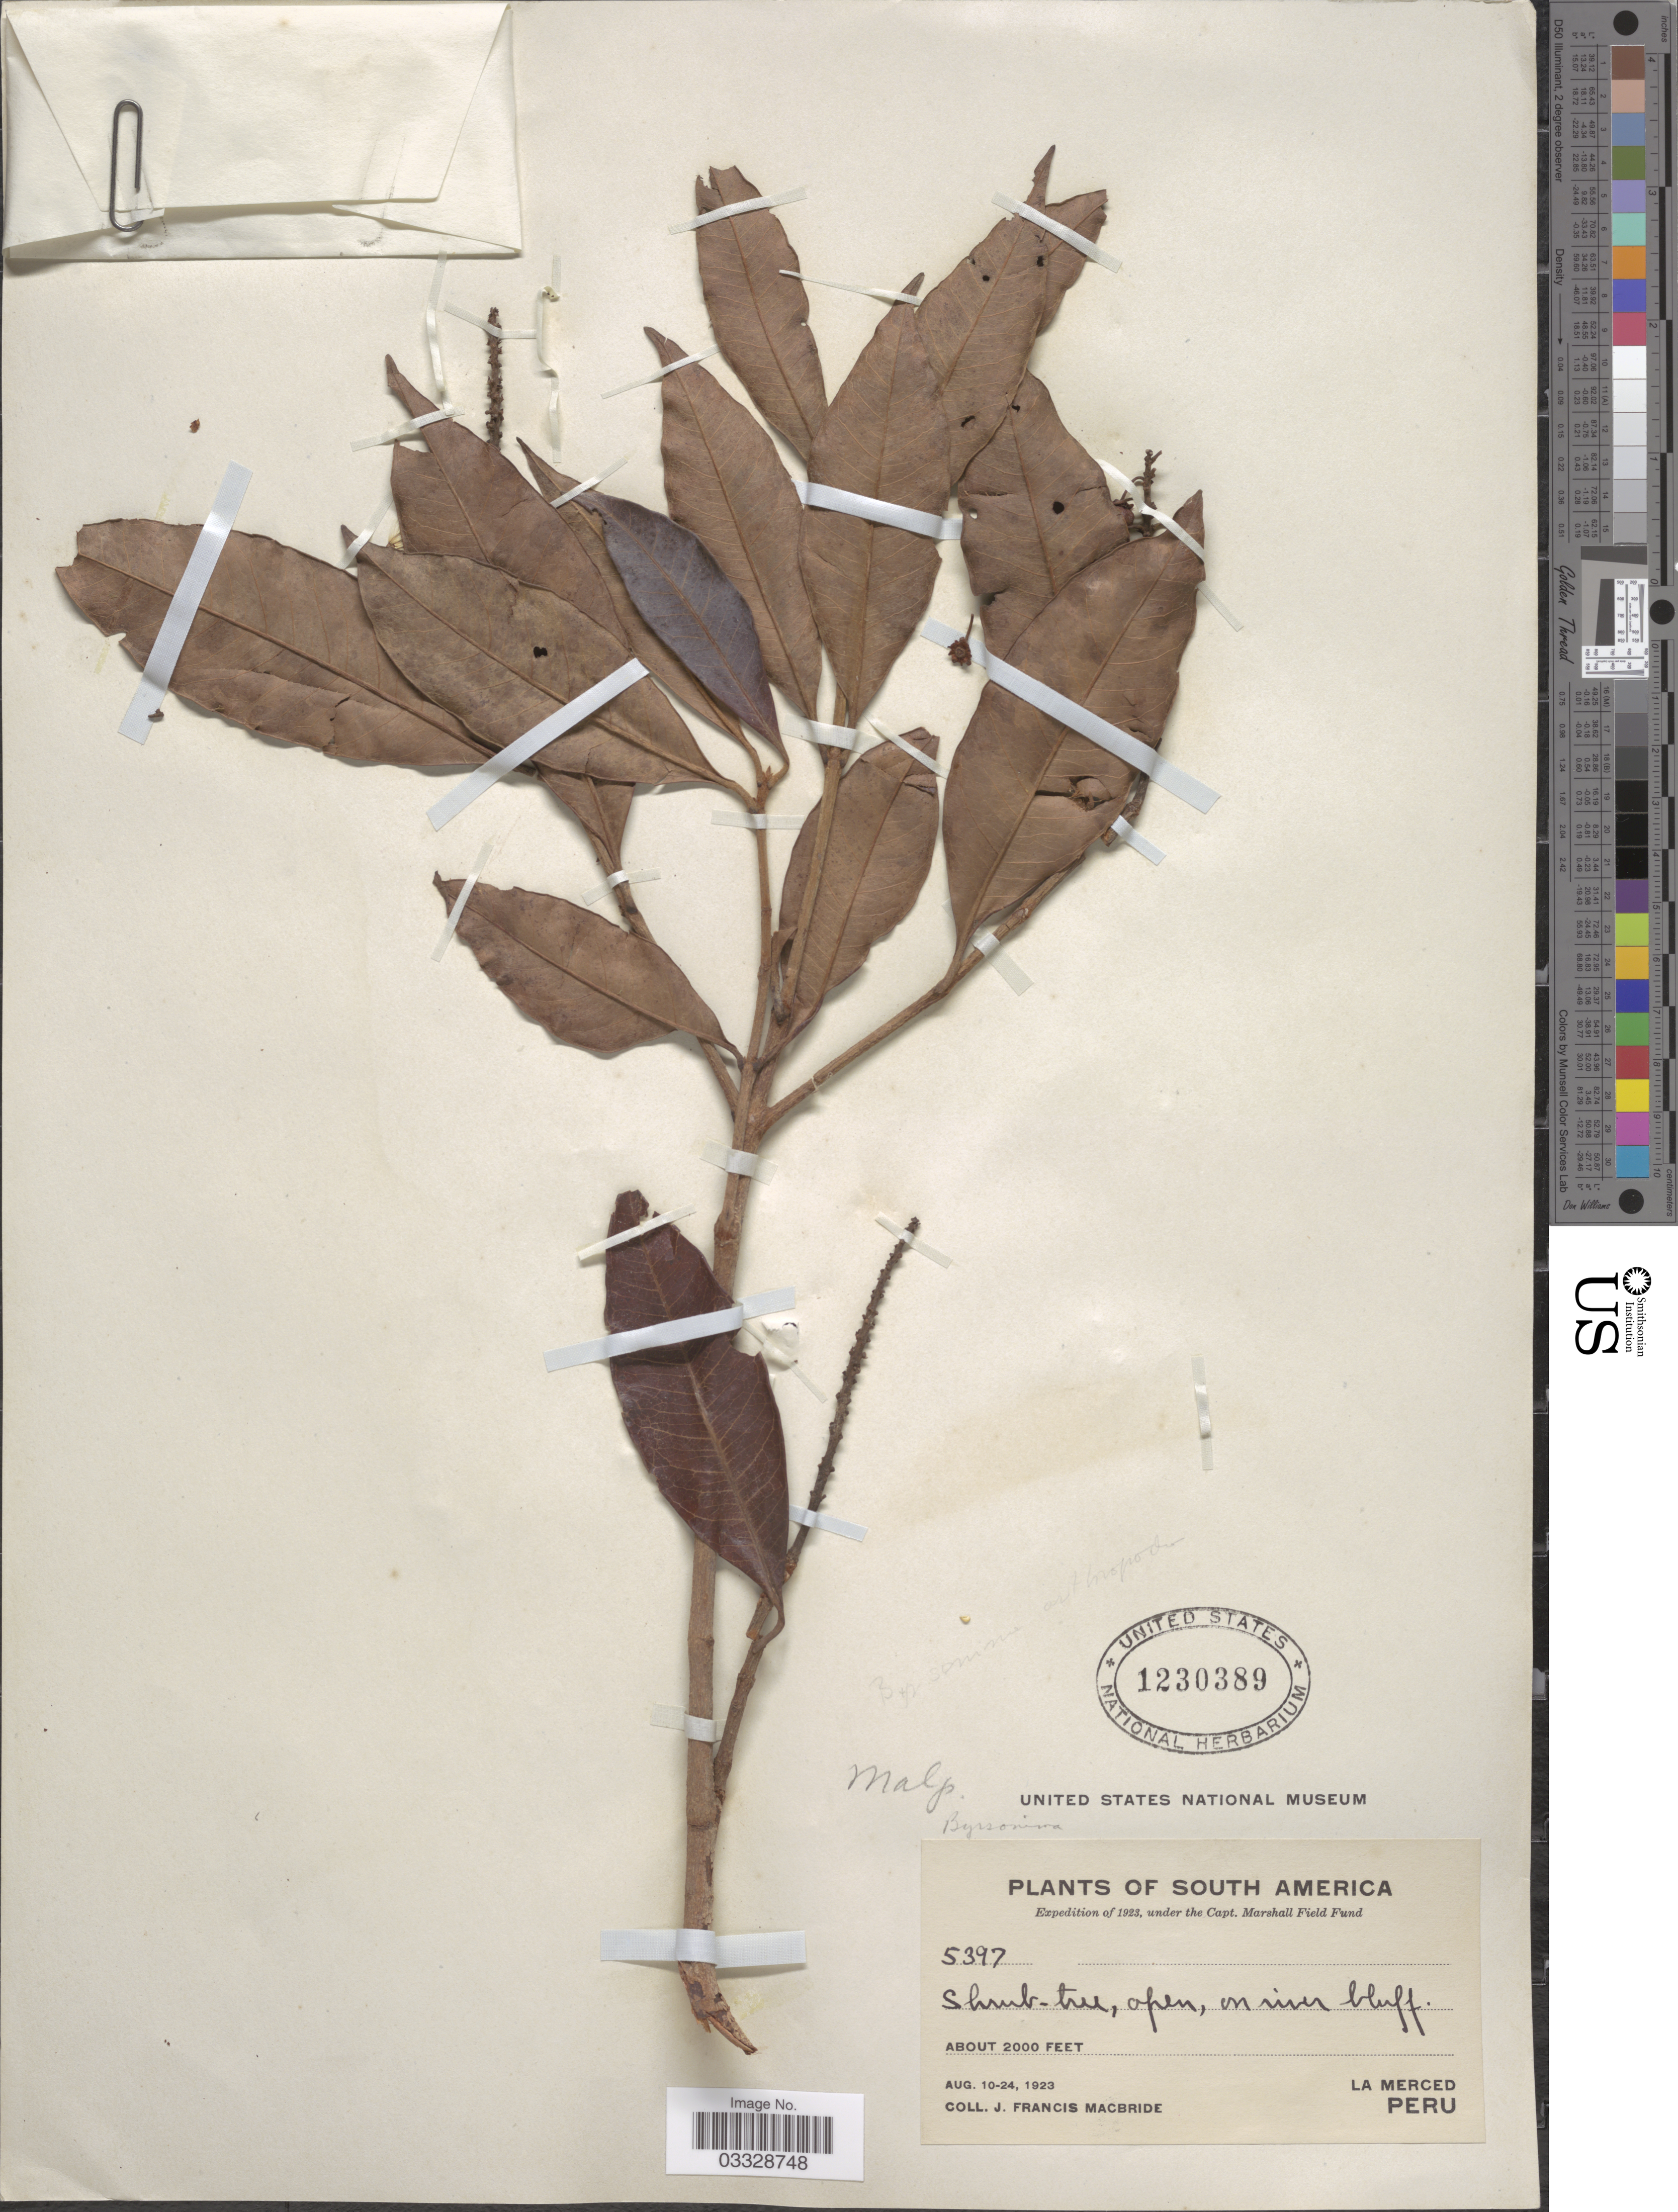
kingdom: Plantae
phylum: Tracheophyta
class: Magnoliopsida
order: Malpighiales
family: Malpighiaceae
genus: Byrsonima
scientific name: Byrsonima arthropoda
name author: A. Juss.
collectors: J. F. Macbride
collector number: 5397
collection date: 1923-08-10/1923-08-24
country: Peru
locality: La Merced.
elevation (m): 610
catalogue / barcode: US 1230389